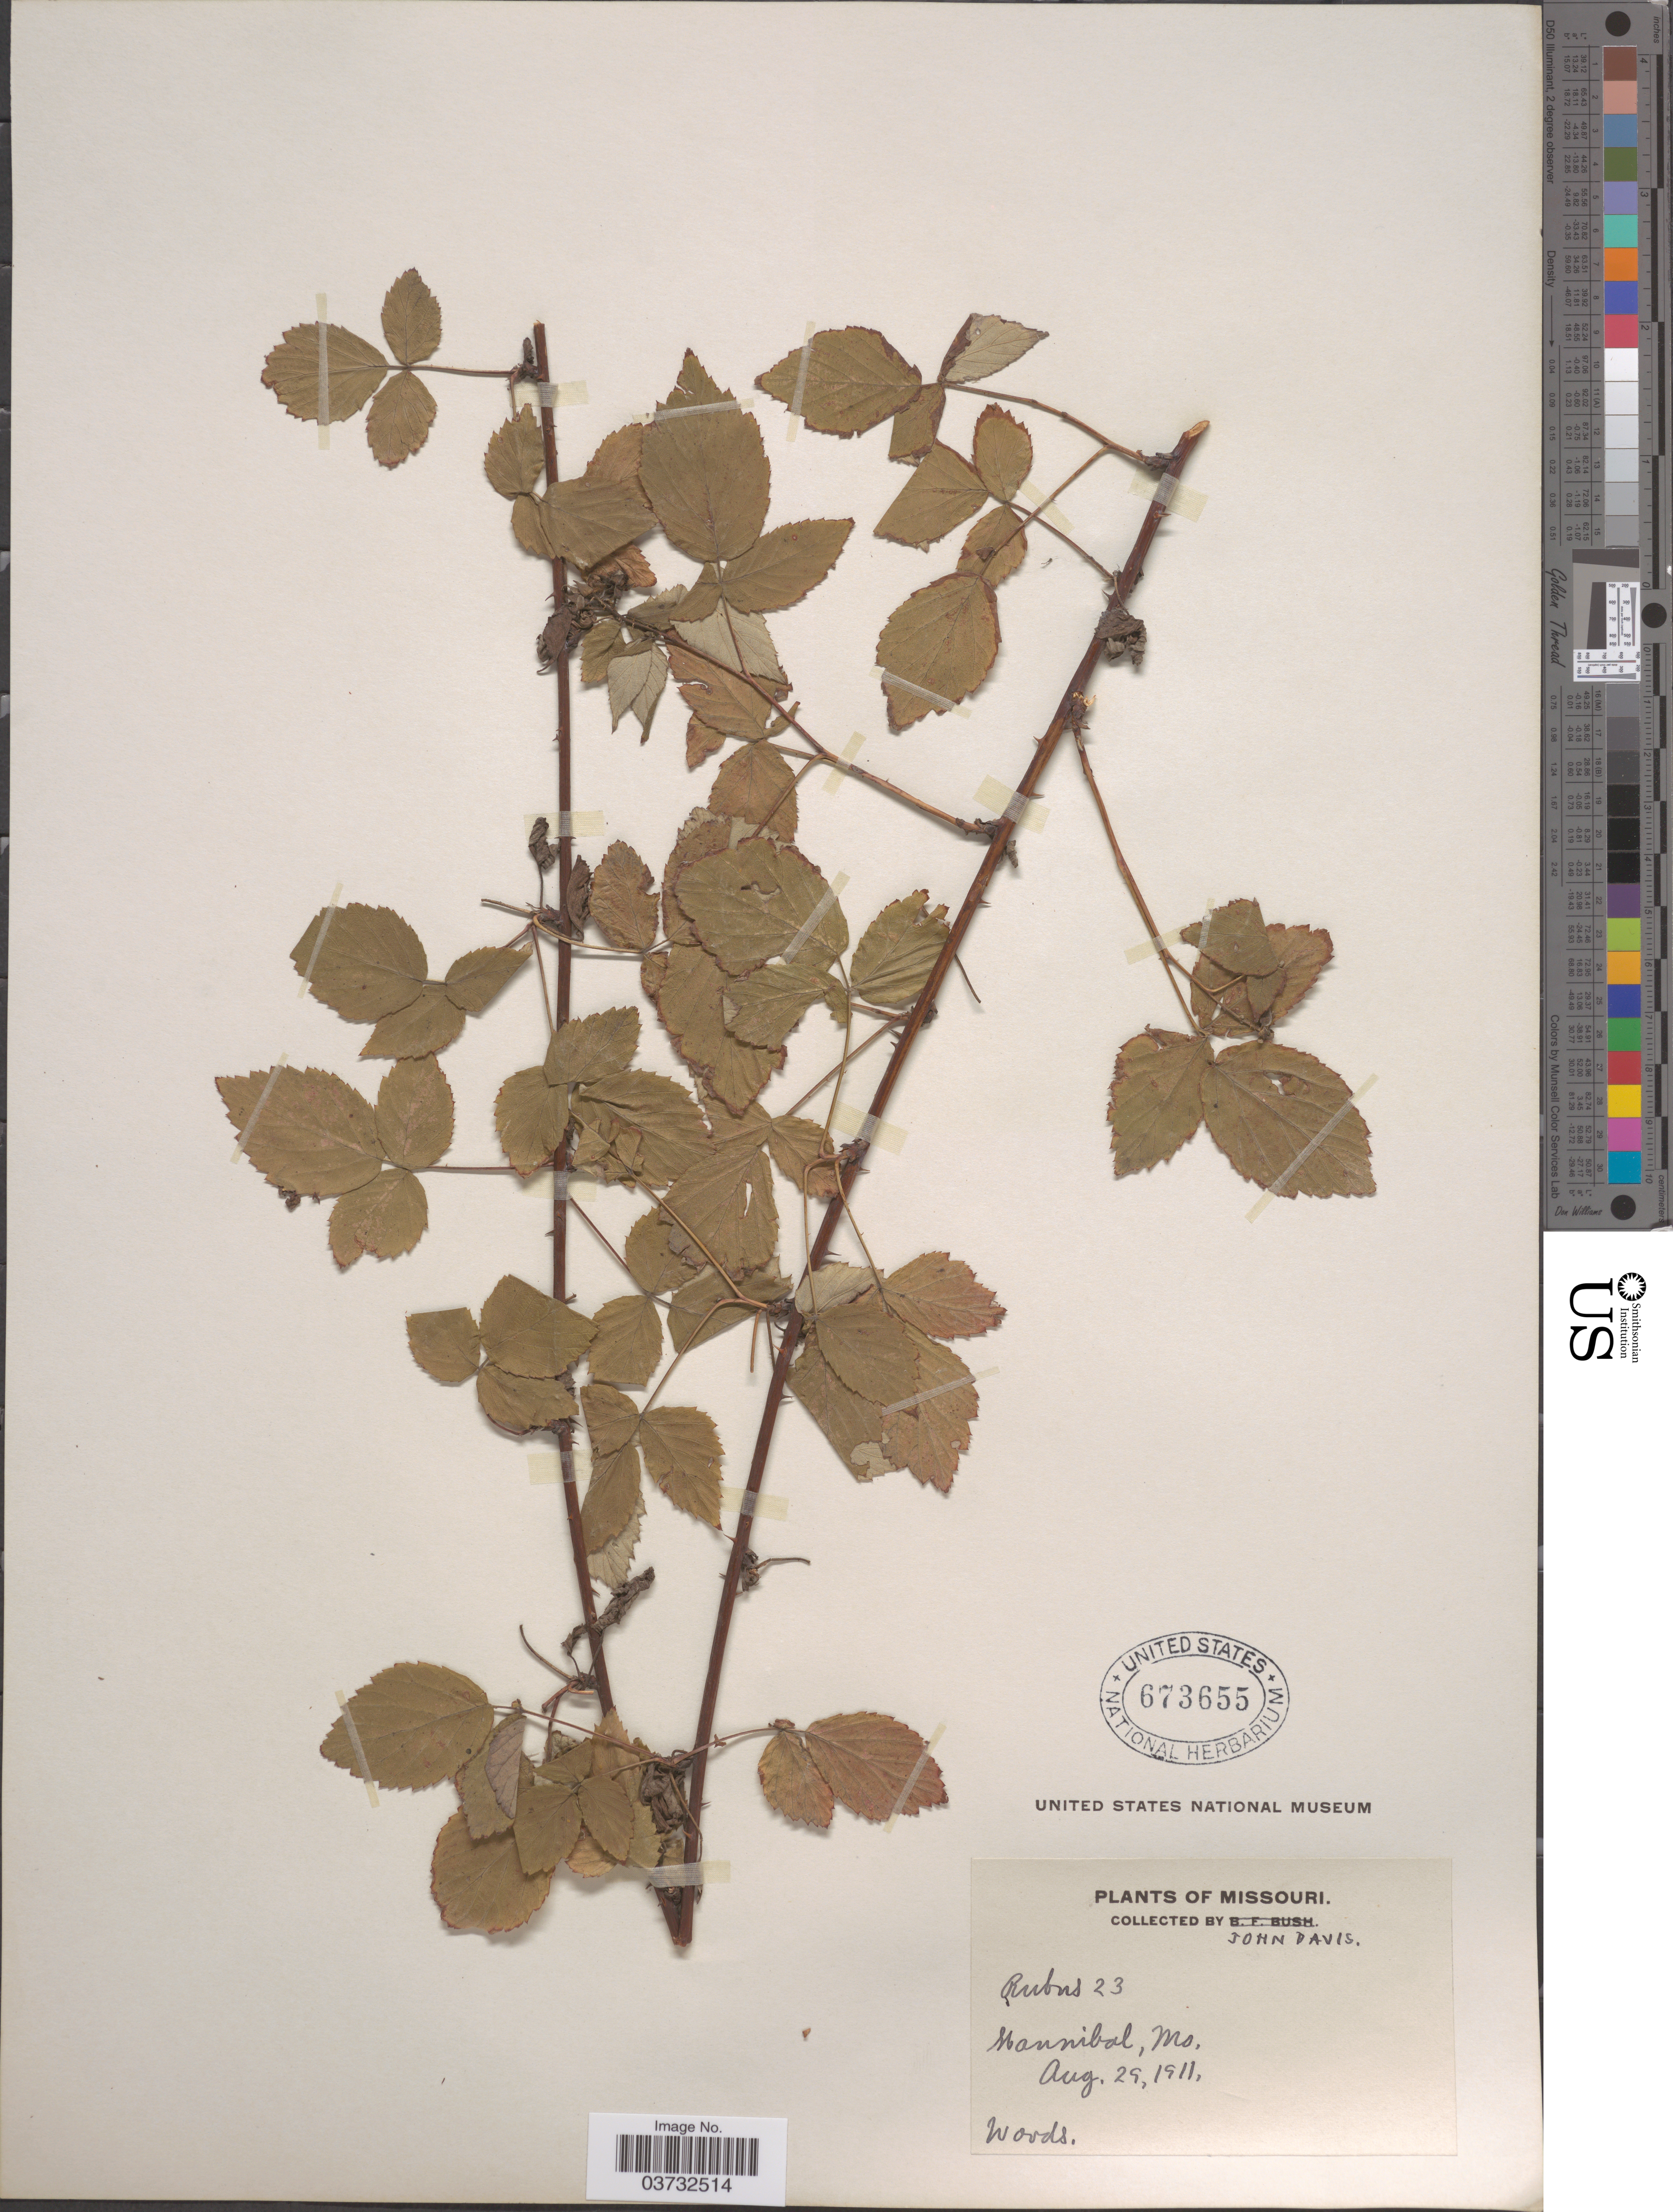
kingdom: Plantae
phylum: Tracheophyta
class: Magnoliopsida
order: Rosales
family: Rosaceae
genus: Rubus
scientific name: Rubus sp.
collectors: J. Davis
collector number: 23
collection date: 1911-08-29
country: United States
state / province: Missouri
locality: Hannibal.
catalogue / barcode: US 673655